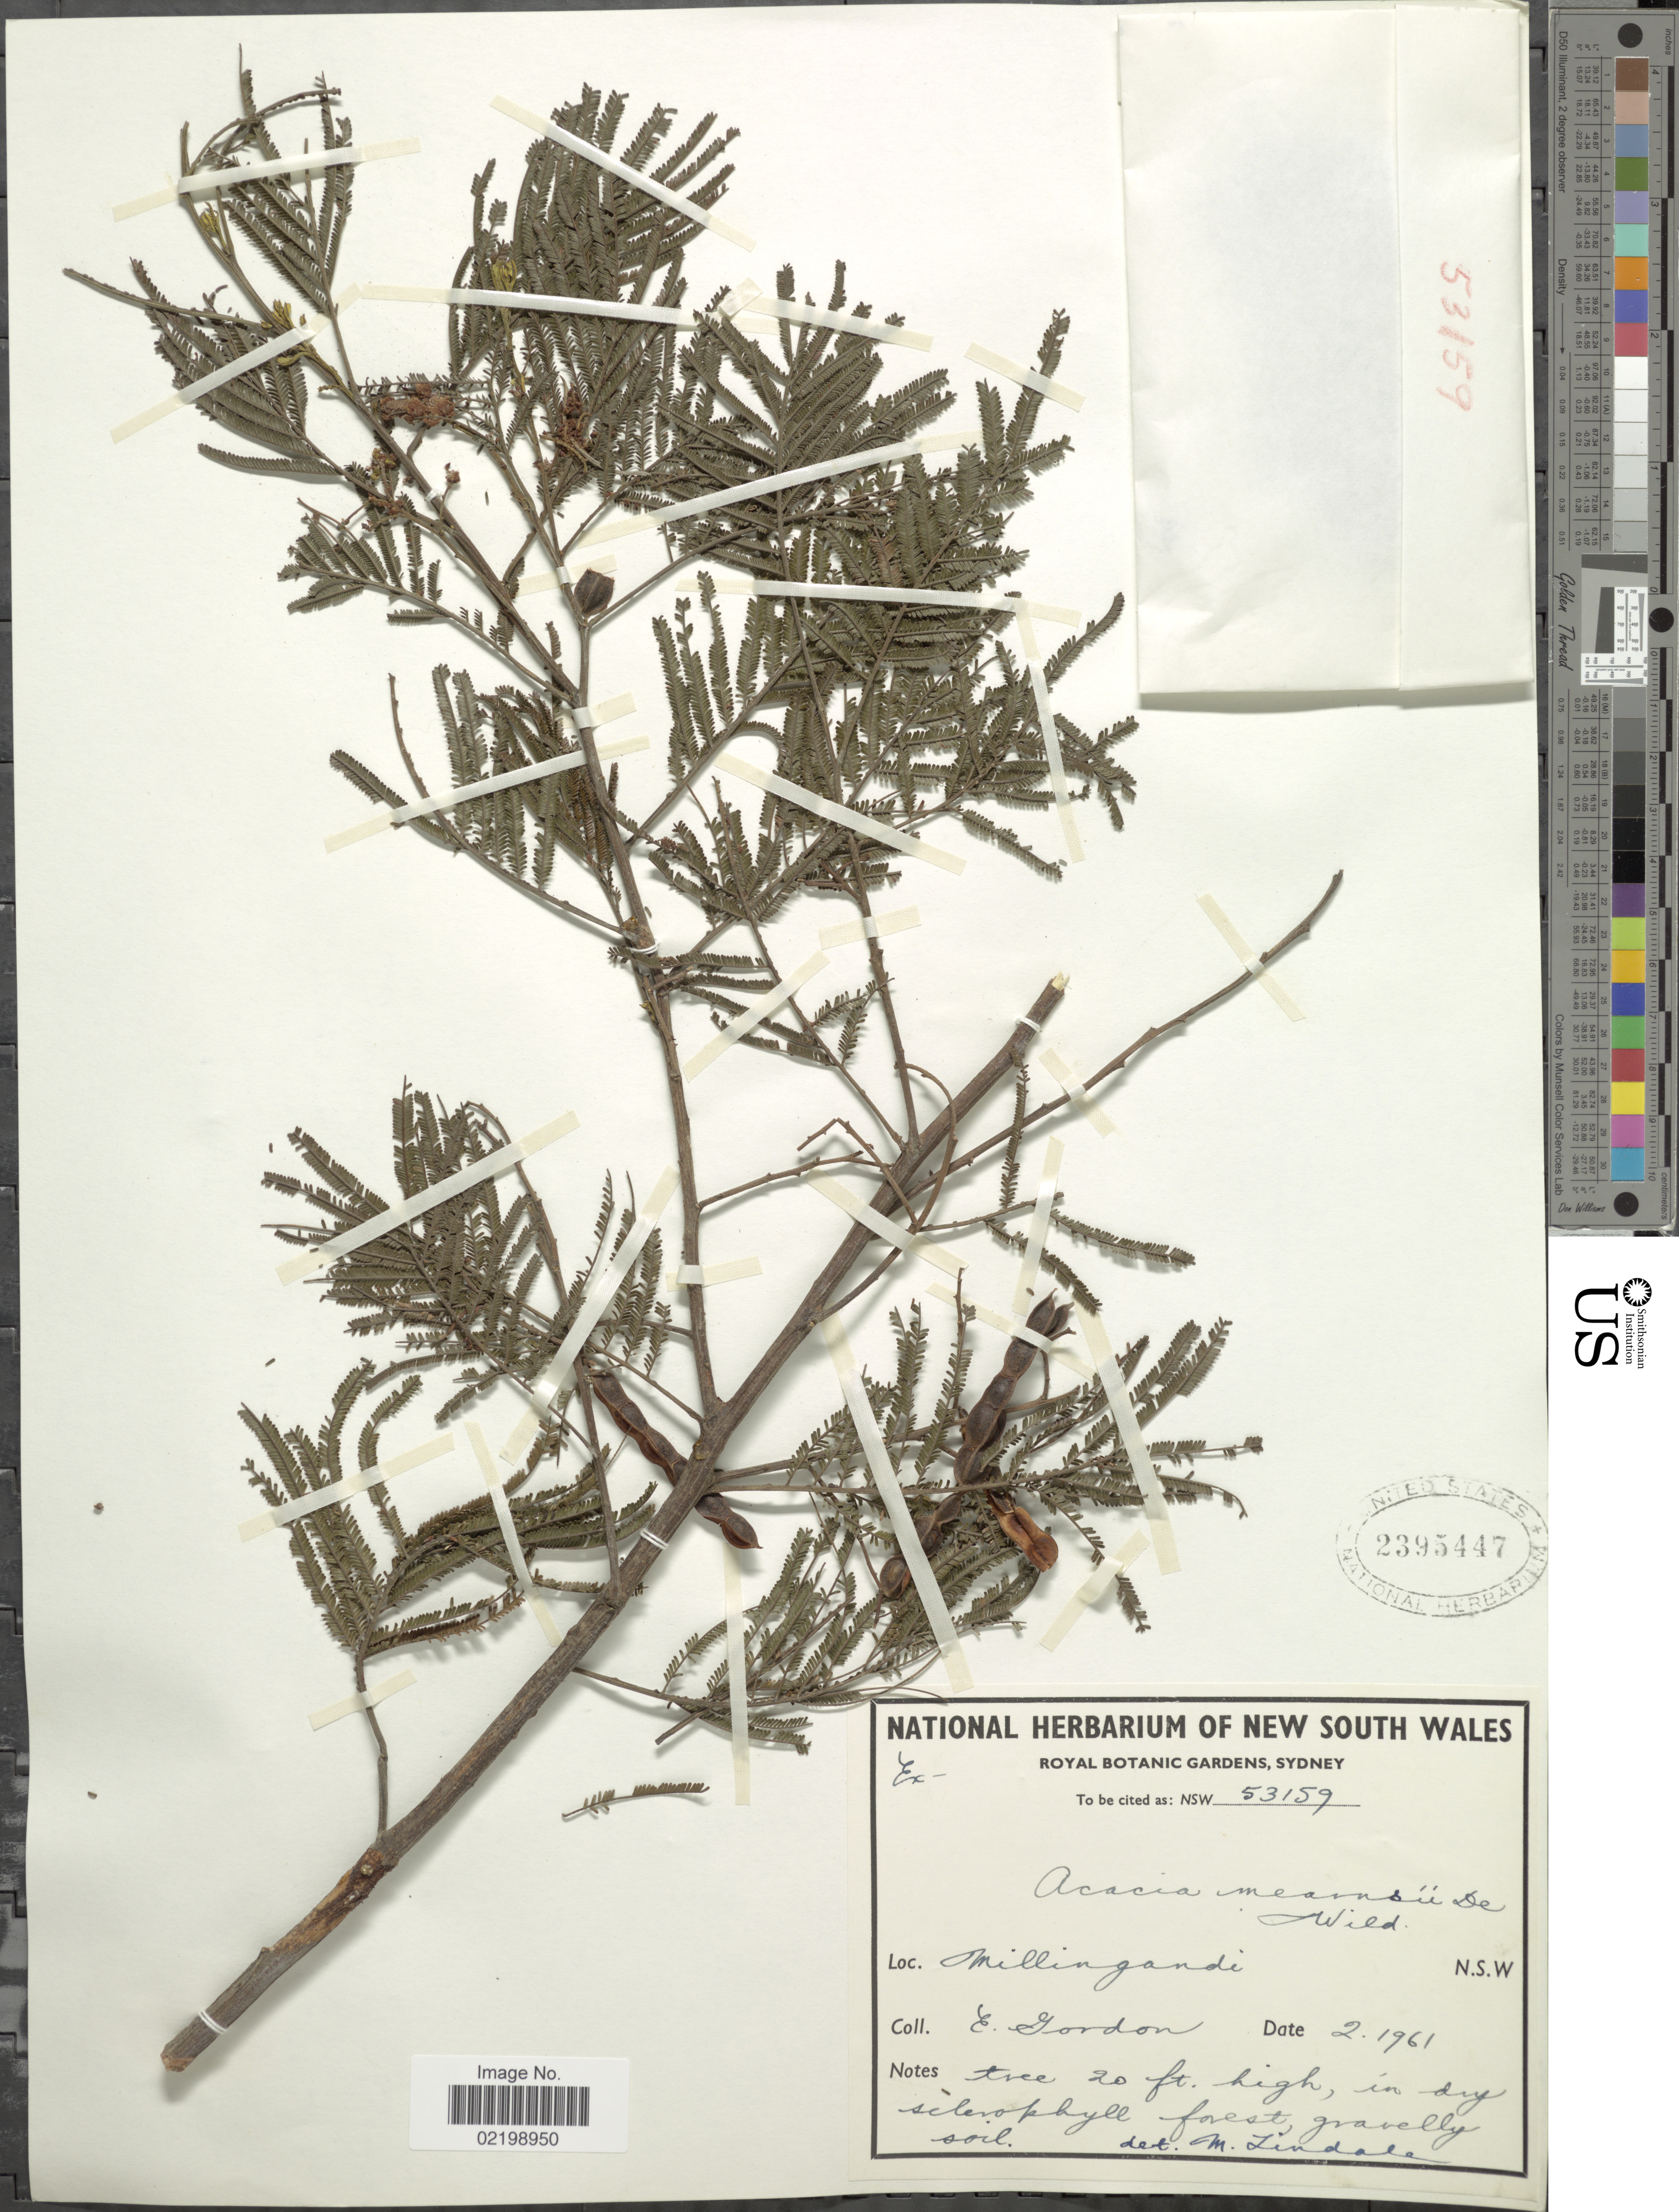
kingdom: Plantae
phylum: Tracheophyta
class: Magnoliopsida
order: Fabales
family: Fabaceae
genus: Acacia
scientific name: Acacia mearnsii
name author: De Wild.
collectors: E. Gordon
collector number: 53159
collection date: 1961-02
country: Australia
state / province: New South Wales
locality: Millingandi, N.S.W.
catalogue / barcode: US 2395447